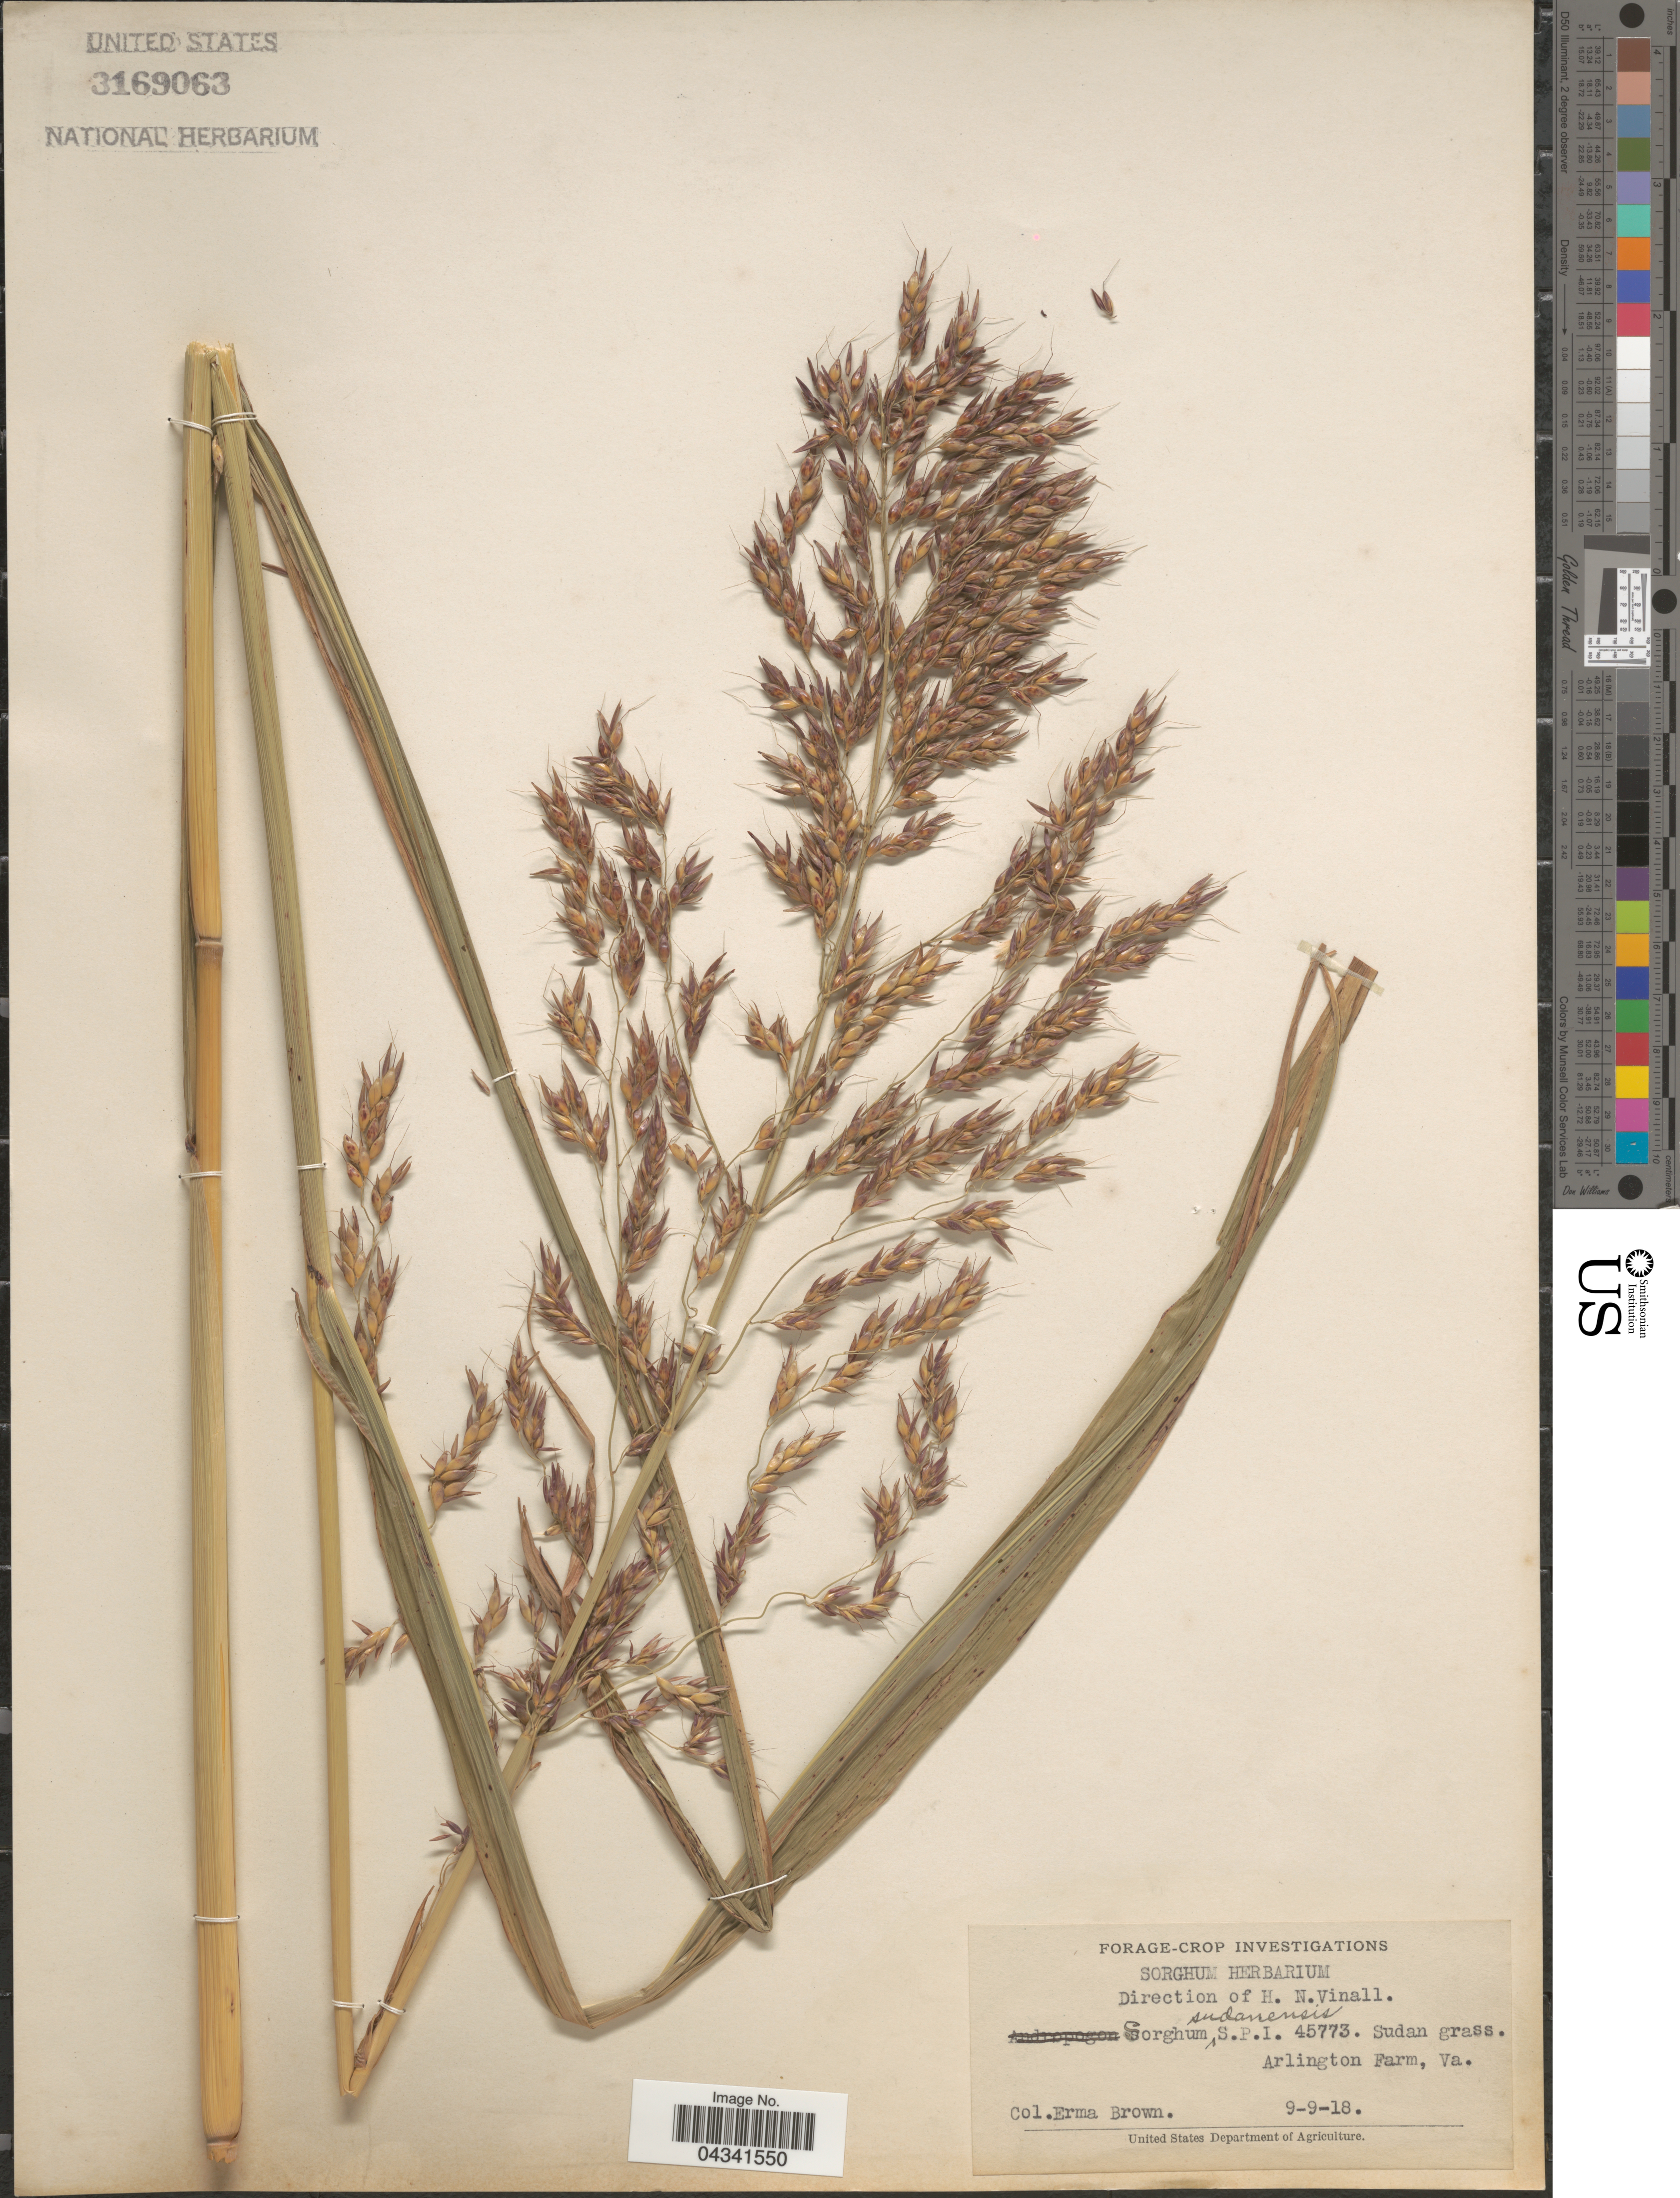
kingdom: Plantae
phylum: Tracheophyta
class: Liliopsida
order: Poales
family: Poaceae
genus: Sorghum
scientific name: Sorghum x drummondii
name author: (Nees ex Steud.) Millsp. & Chase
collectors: E. Brown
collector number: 45773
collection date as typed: Transcribed d/m/y: 9/9/18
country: United States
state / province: Virginia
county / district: Arlington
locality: Arlington Farm.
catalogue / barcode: US 3169063